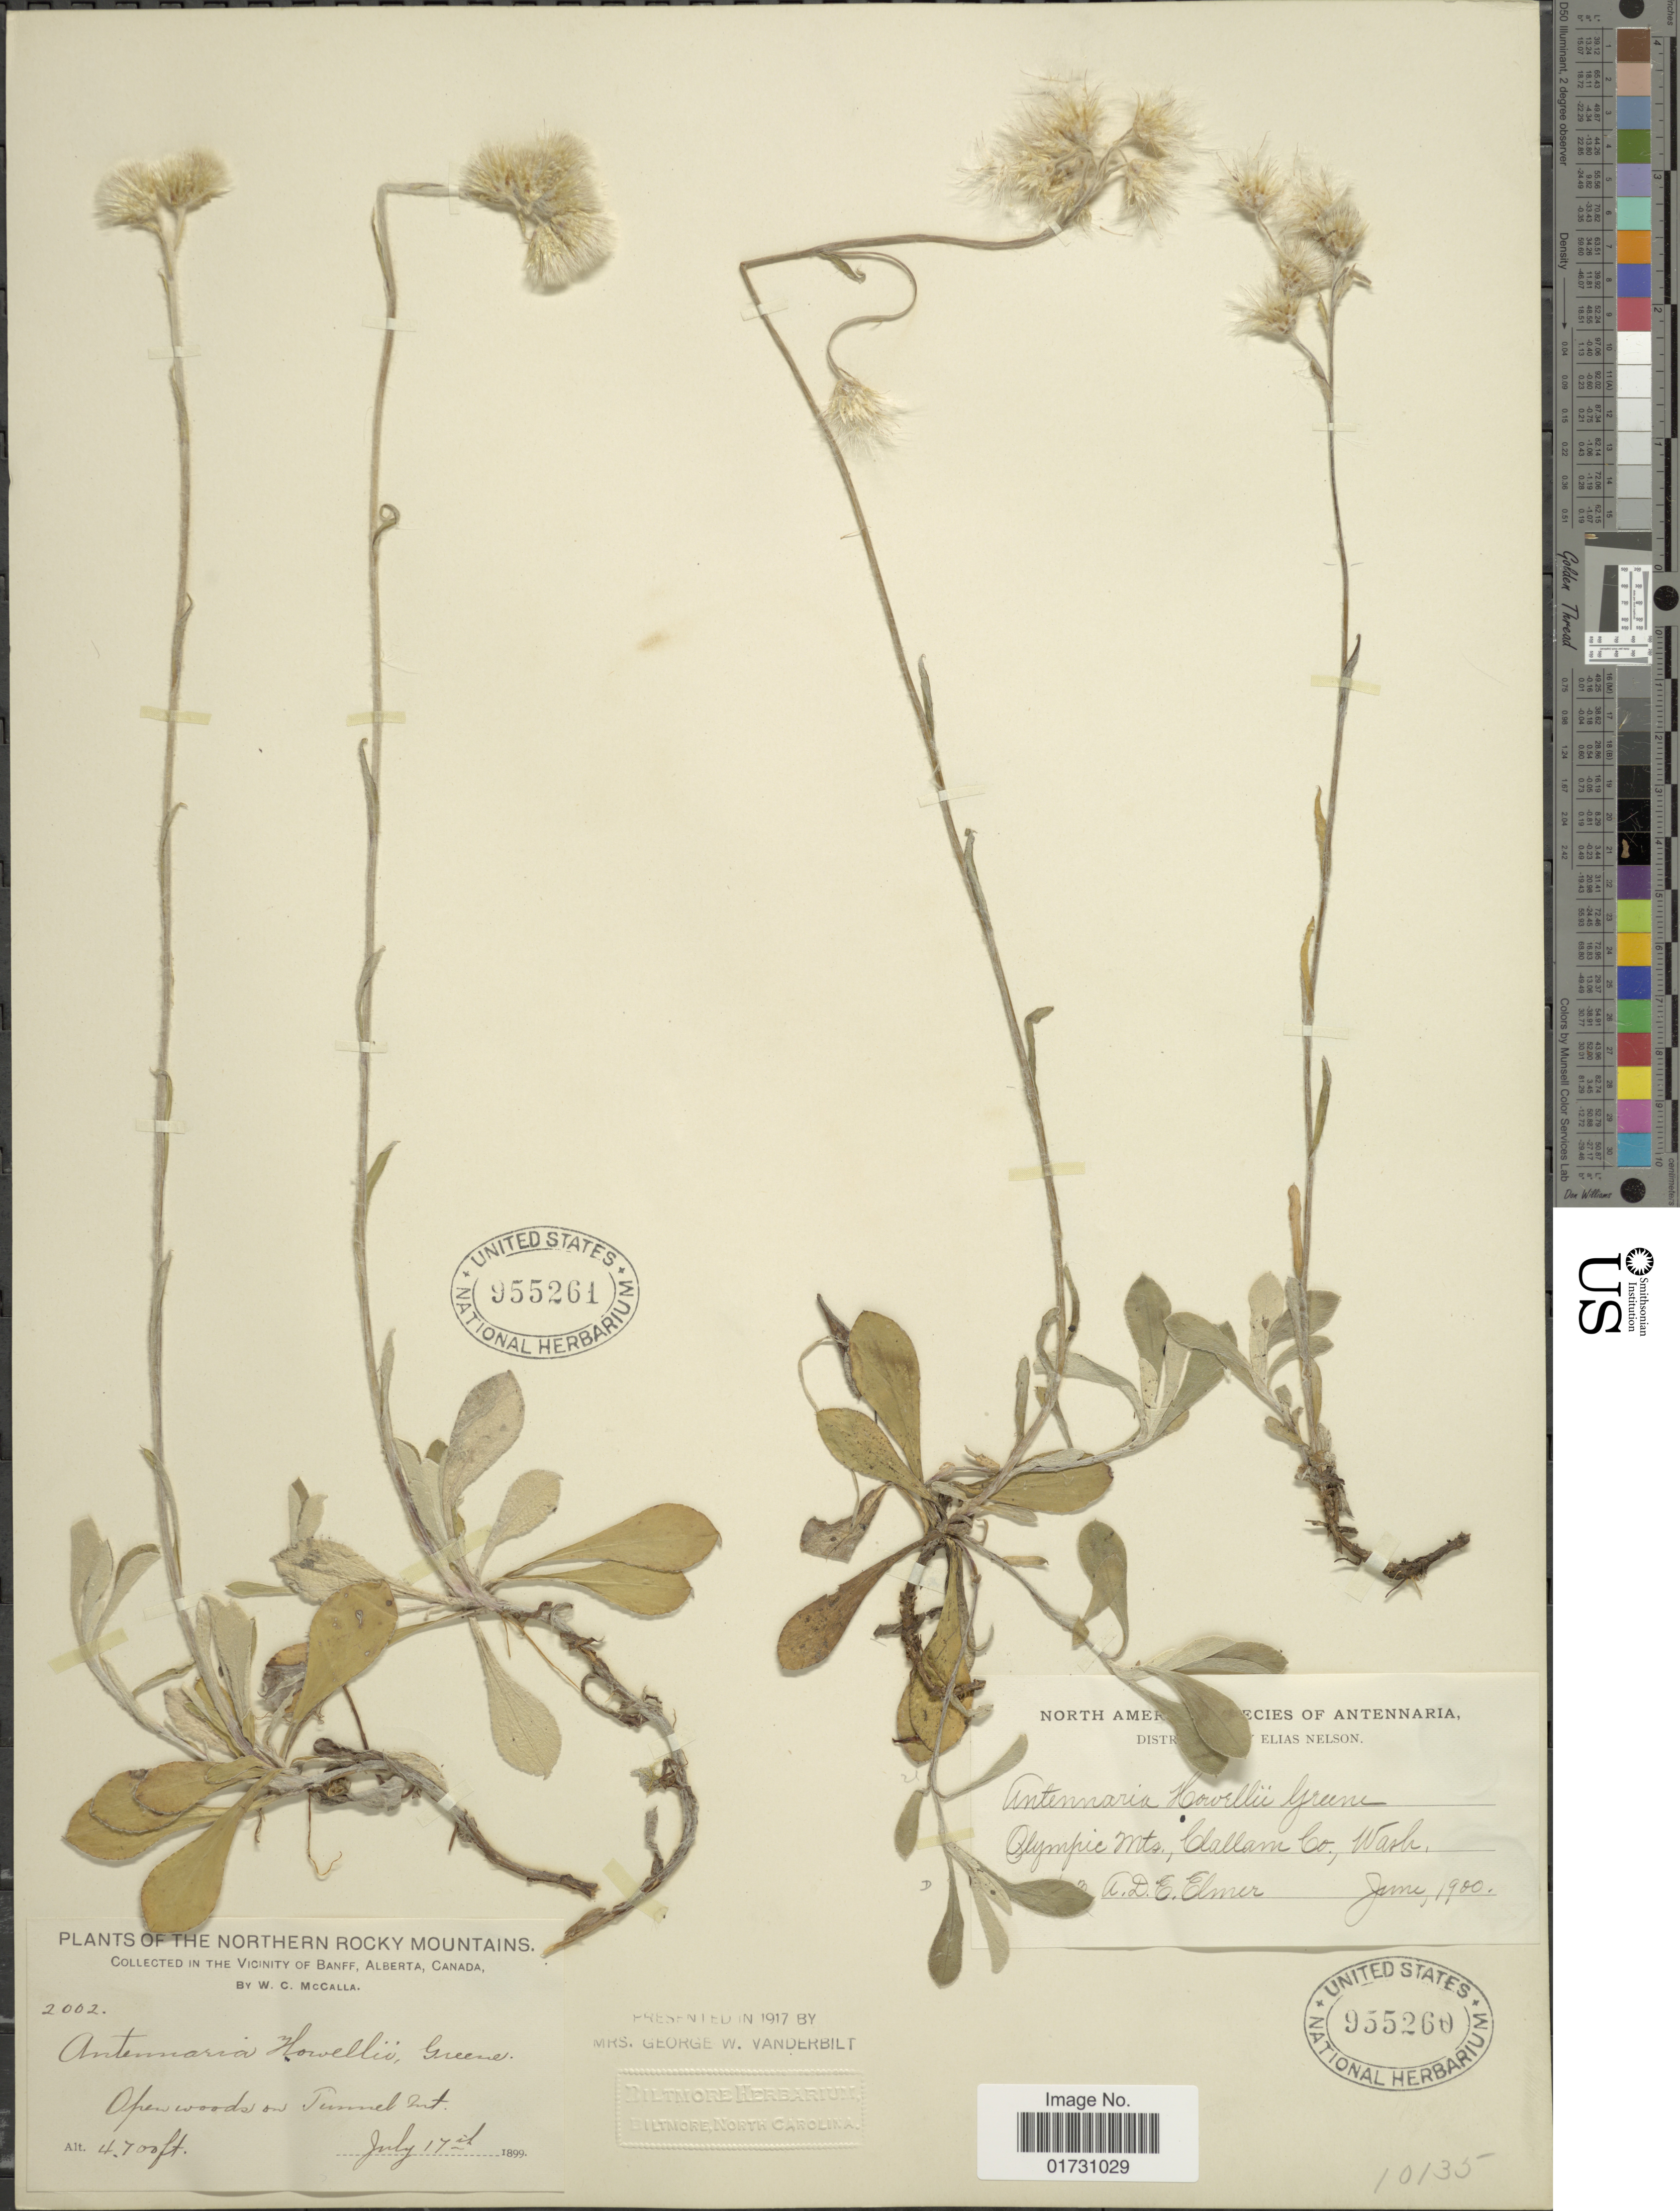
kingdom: Plantae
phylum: Tracheophyta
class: Magnoliopsida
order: Asterales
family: Asteraceae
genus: Antennaria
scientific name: Antennaria howellii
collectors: W. MacCalla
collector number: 2002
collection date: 1899-07-17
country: Canada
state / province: Alberta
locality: The Northern Rocky Mountains, In the Vicinity of Banff, Alberta, Canada, Open woods on Tunnel Mt.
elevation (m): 1433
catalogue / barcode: US 955261